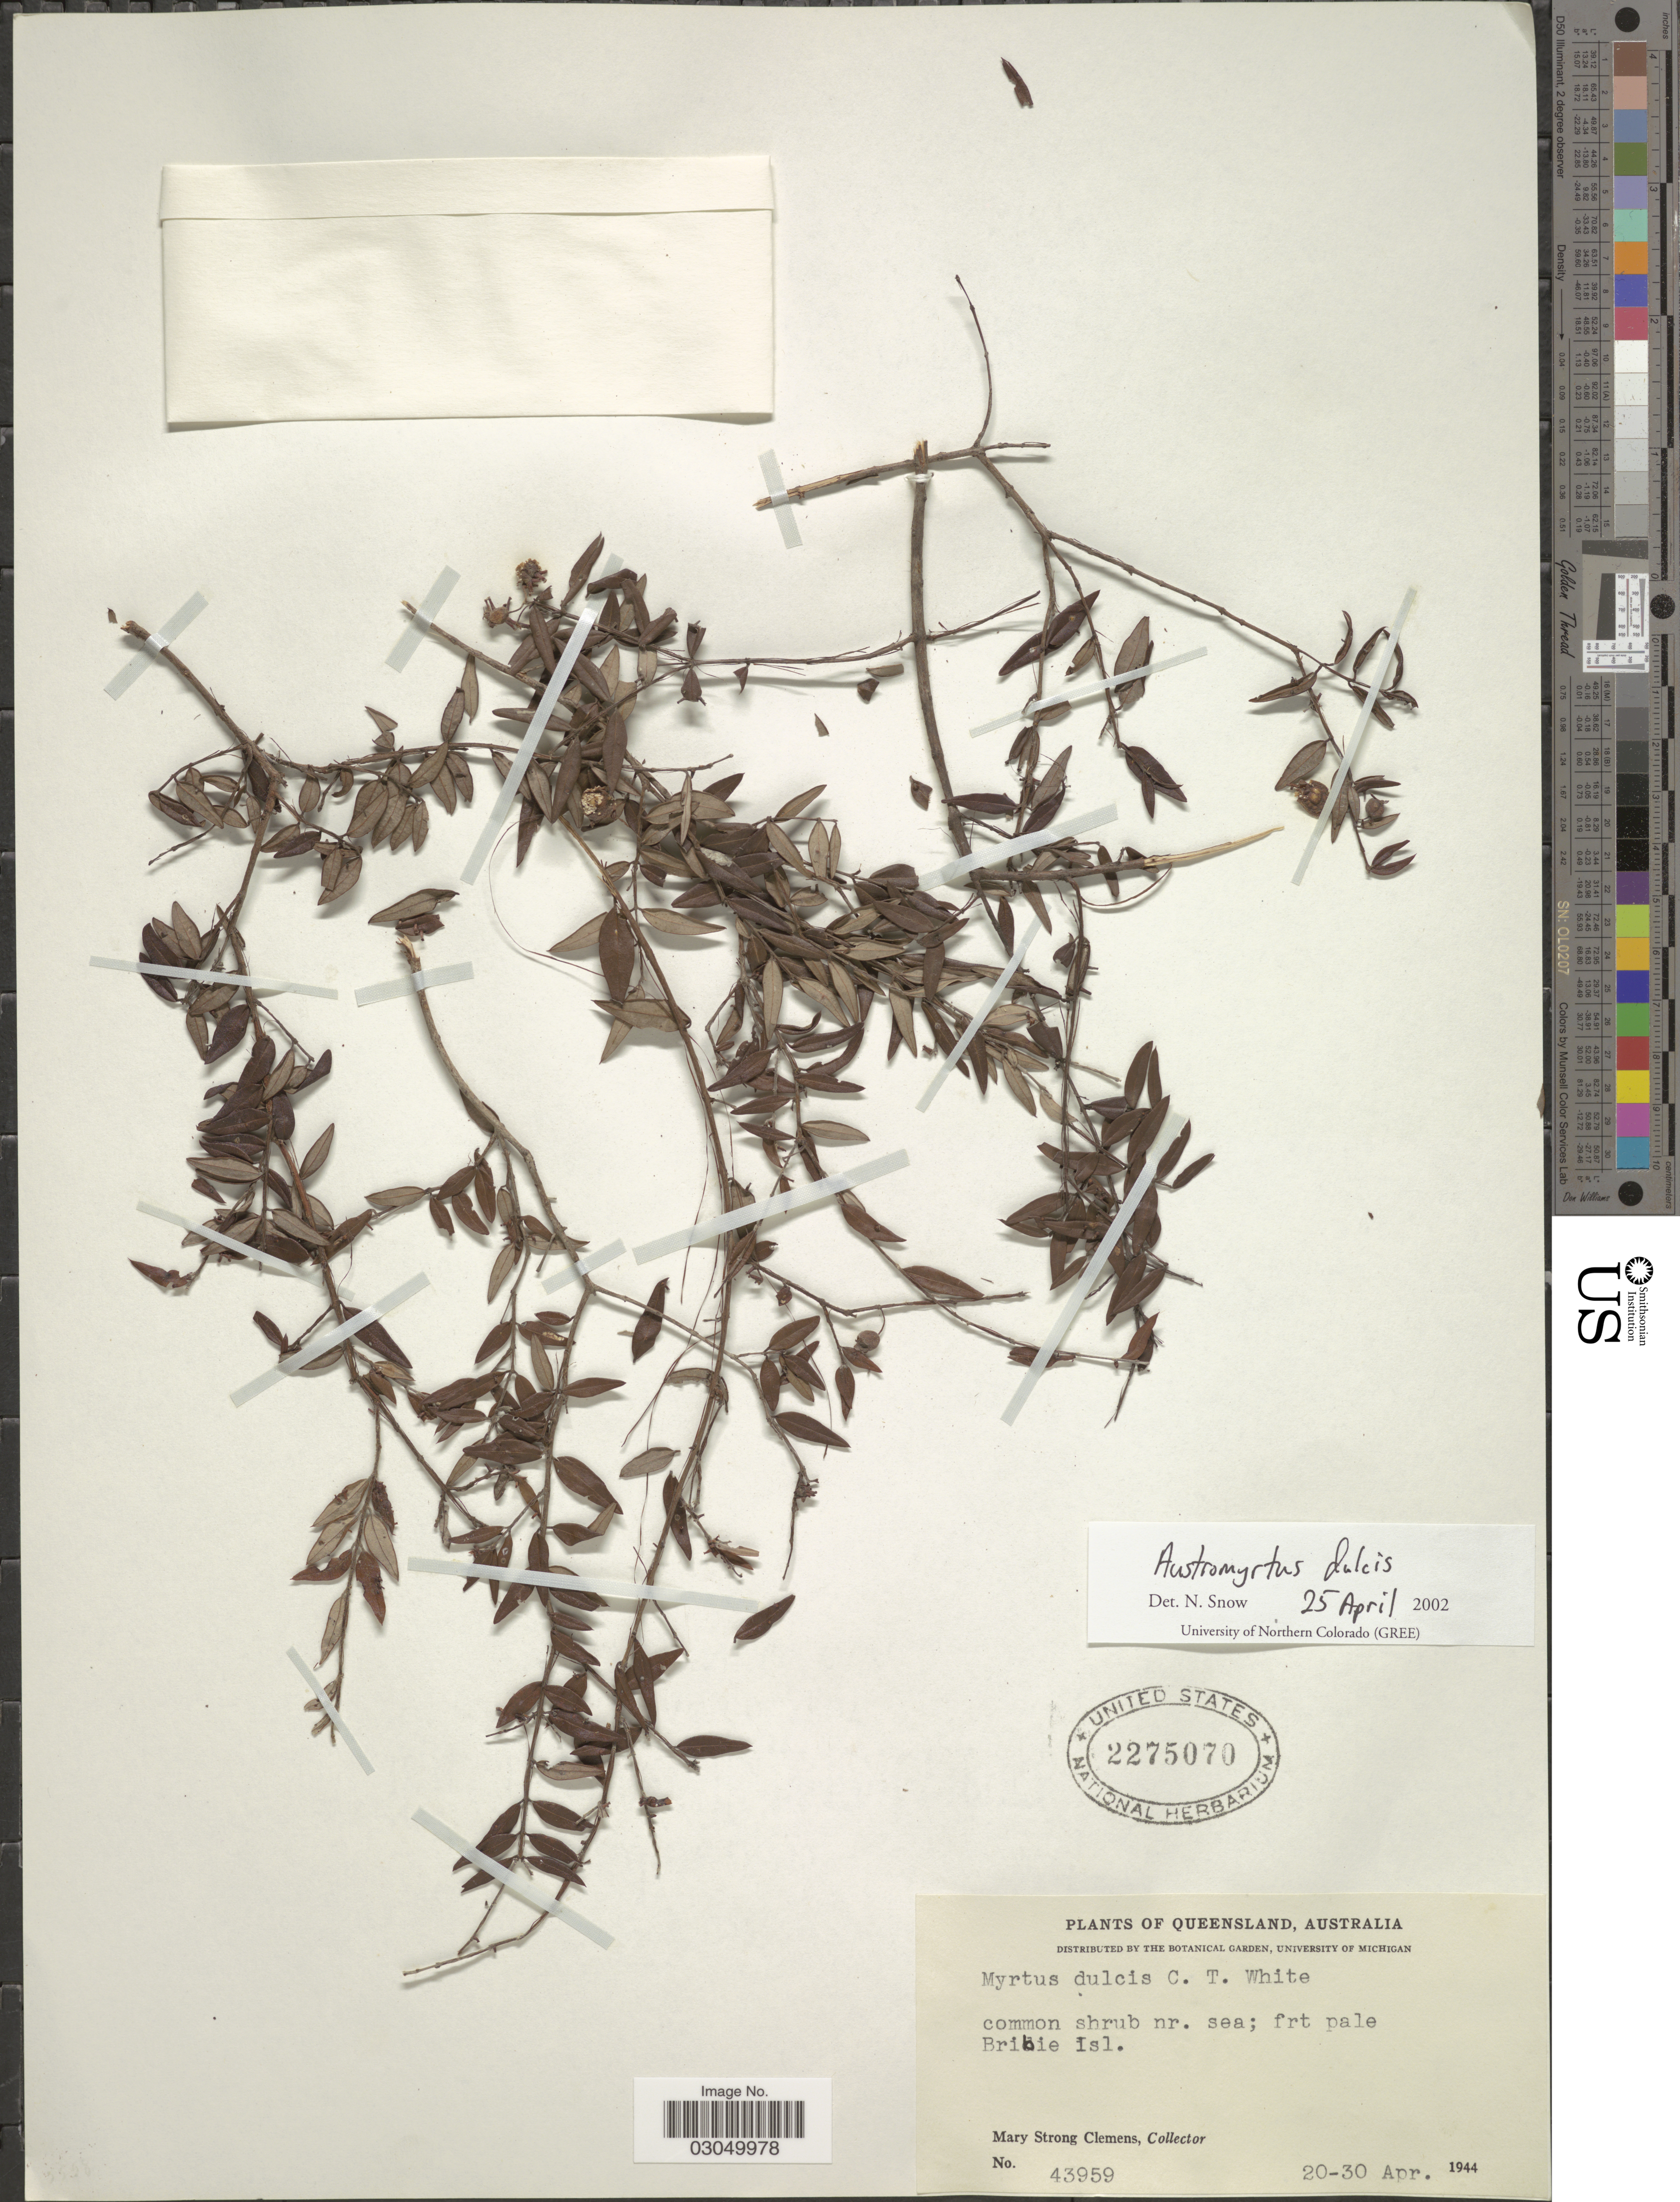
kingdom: Plantae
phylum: Tracheophyta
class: Magnoliopsida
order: Myrtales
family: Myrtaceae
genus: Austromyrtus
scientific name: Austromyrtus dulcis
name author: (C.T. White) L.S. Sm.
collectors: M. S. Clemens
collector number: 43959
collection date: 1944-04-20/1944-04-30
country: Australia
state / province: Queensland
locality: Bribie Isl.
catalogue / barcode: US 2275070